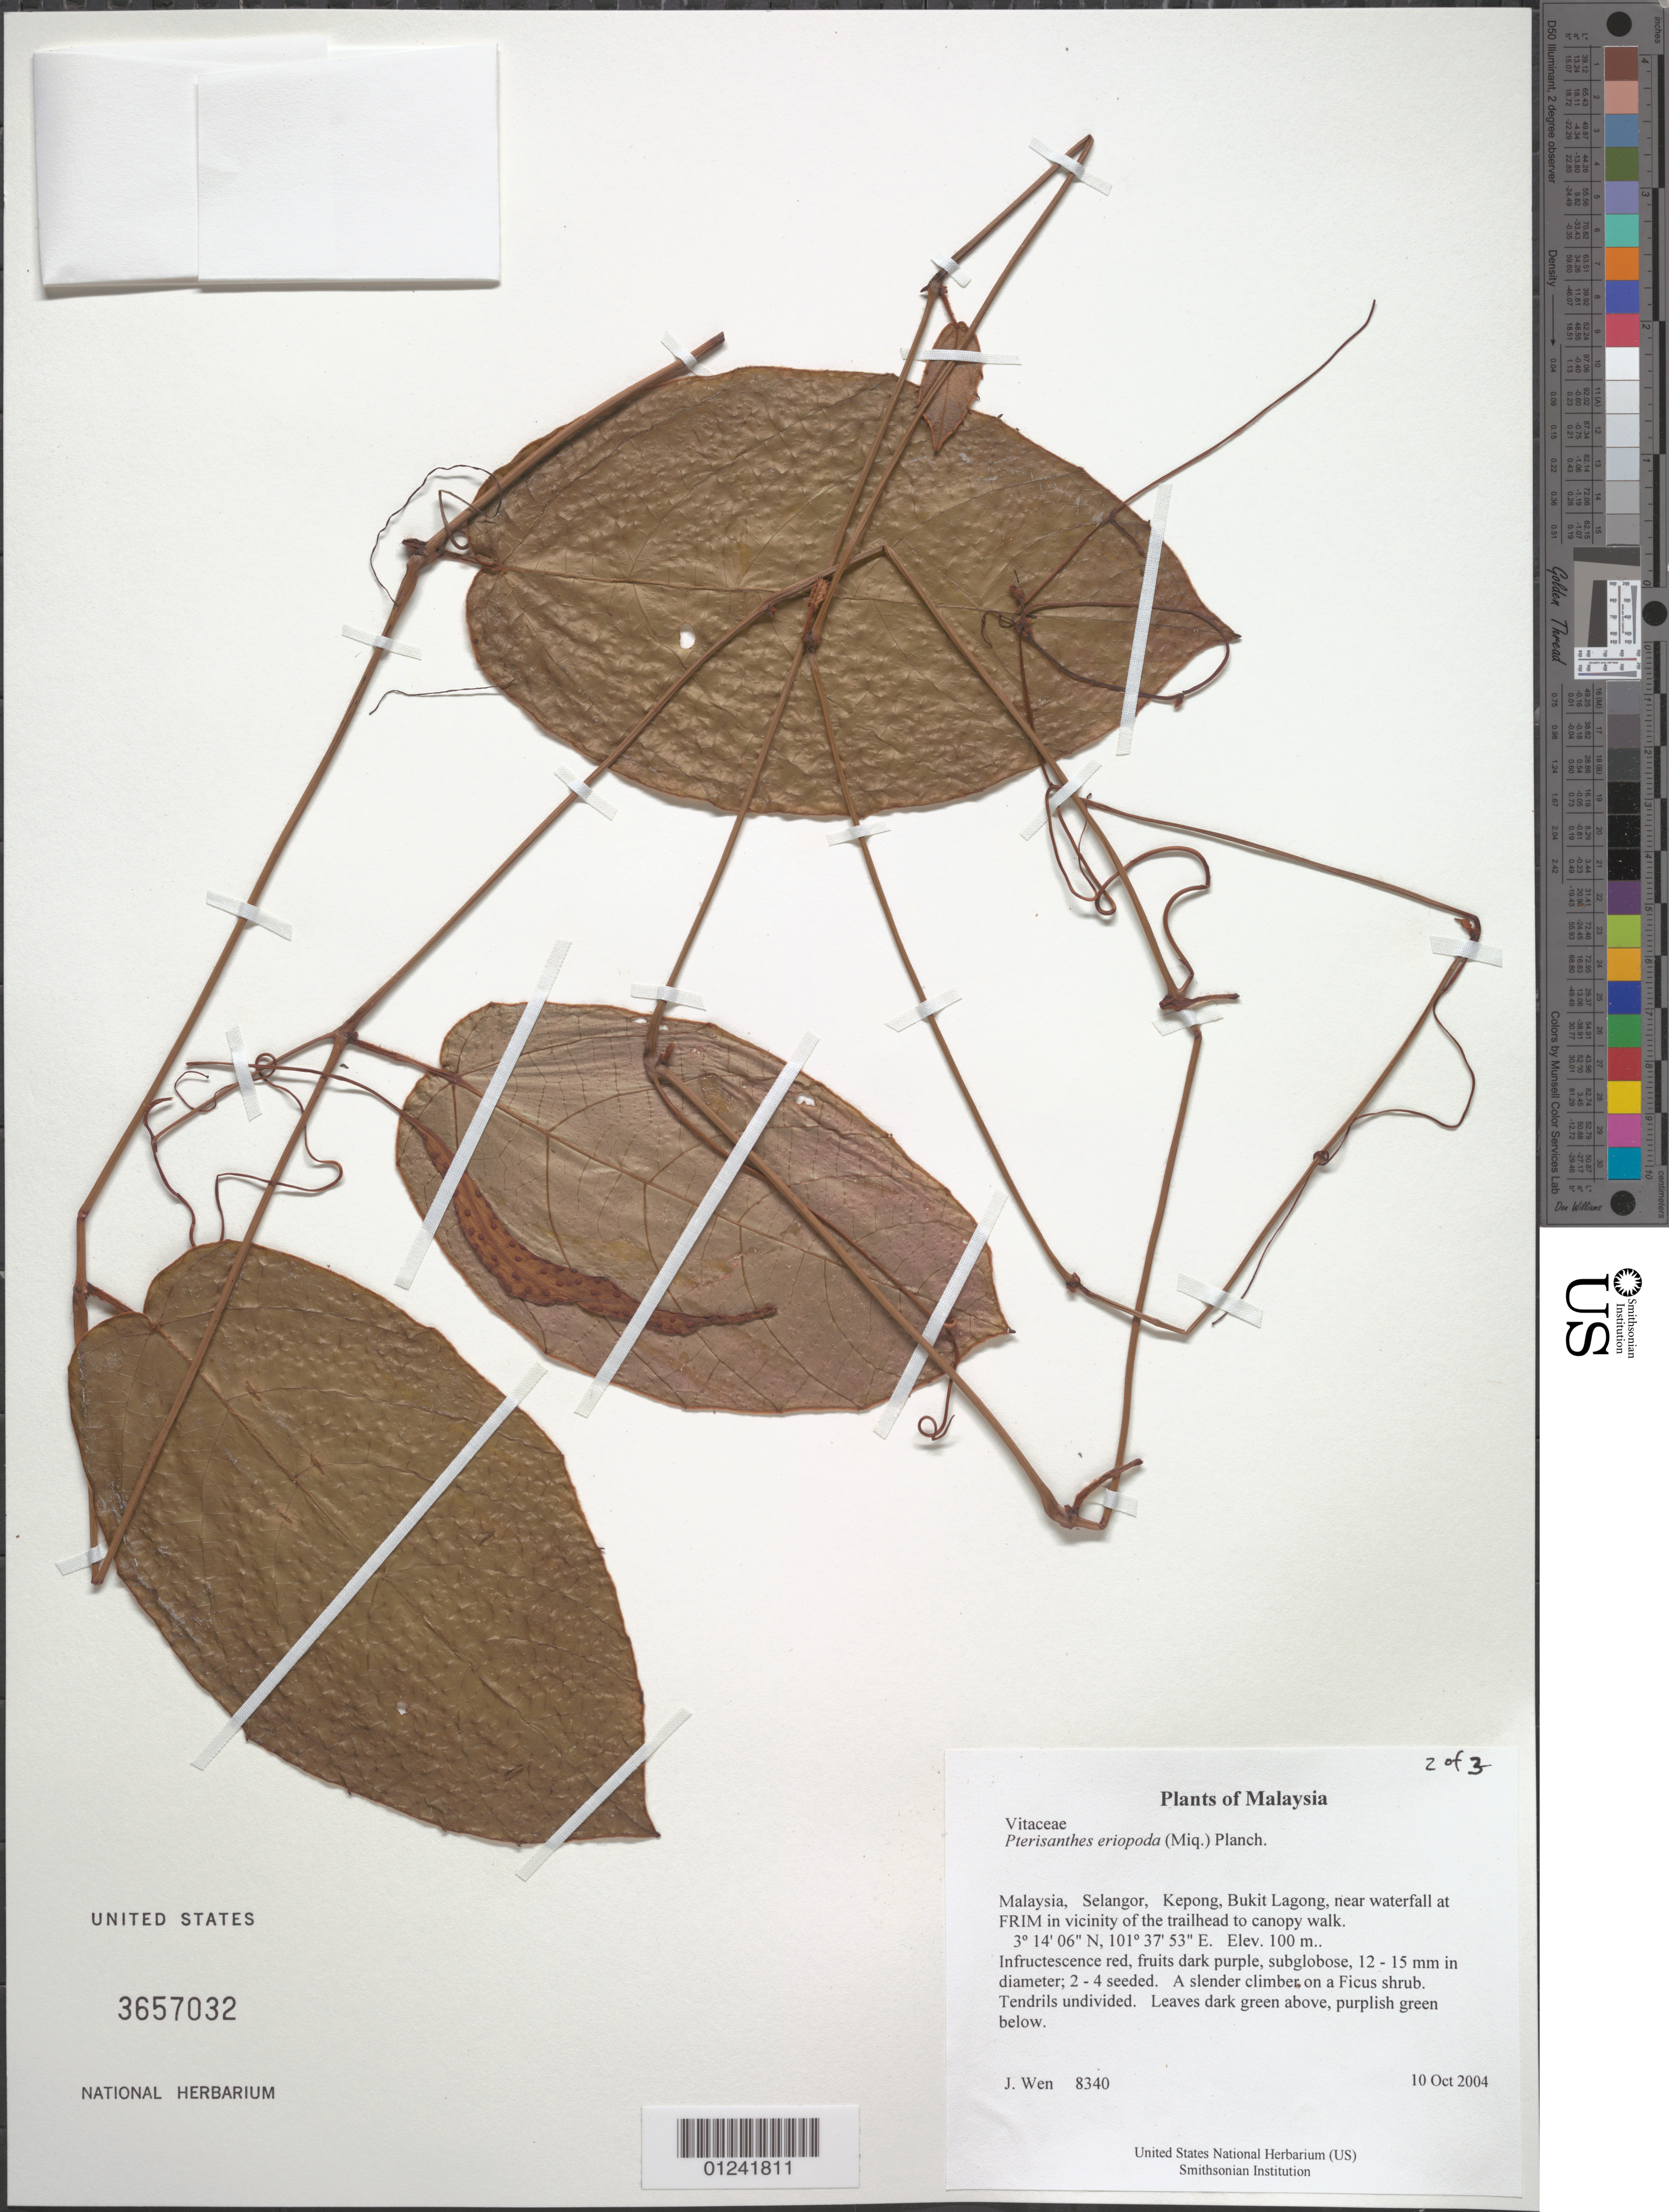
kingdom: Plantae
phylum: Tracheophyta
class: Magnoliopsida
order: Vitales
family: Vitaceae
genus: Pterisanthes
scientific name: Pterisanthes eriopoda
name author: (Miq.) Planch.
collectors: J. Wen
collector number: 8340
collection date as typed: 10 Oct 2004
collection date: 2004-10-10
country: Malaysia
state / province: Selangor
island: Luzon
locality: Kepong, Bukit Lagong, near waterfall at FRIM in vicinity of the trailhead to canopy walk.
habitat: In lowland evergreen rain forest.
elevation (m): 100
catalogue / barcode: US 3657032